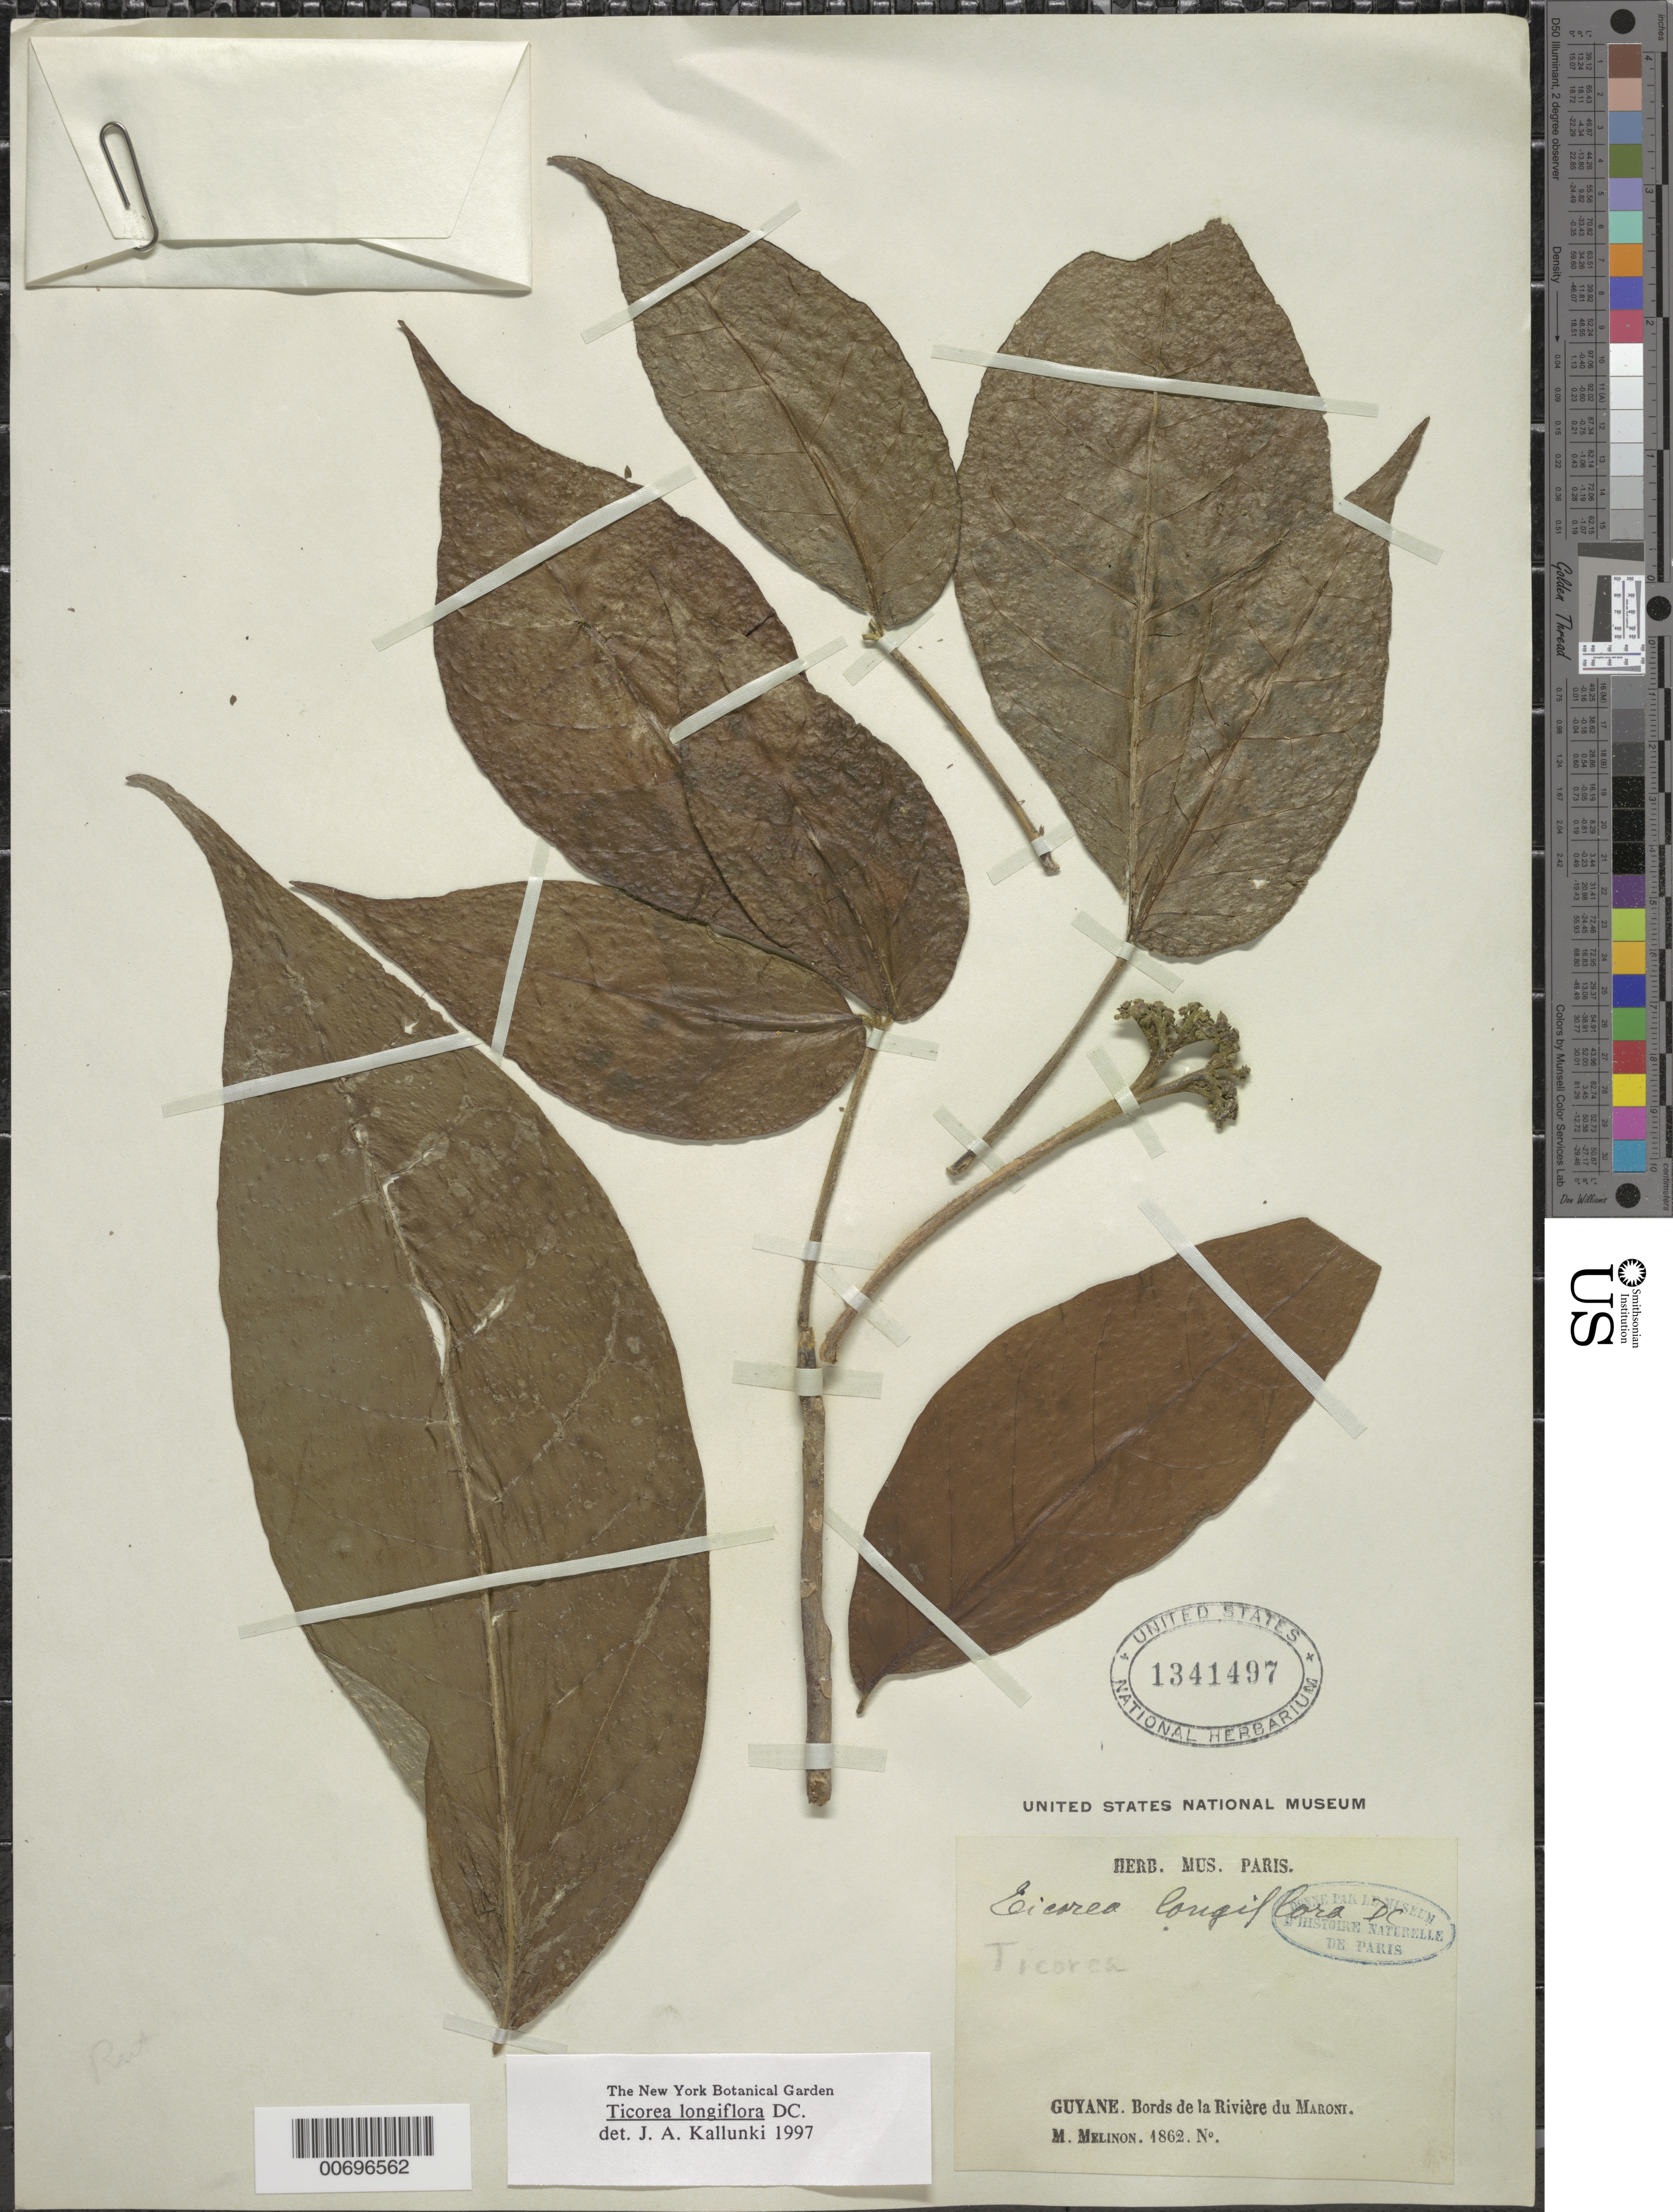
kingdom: Plantae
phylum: Tracheophyta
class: Magnoliopsida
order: Sapindales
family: Rutaceae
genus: Ticorea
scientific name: Ticorea longiflora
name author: DC.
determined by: Kallunki, Jacquelyn A.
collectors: E. Mélinon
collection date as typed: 1862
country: French Guiana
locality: Maroni R.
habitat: Along river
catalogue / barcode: US 1341497